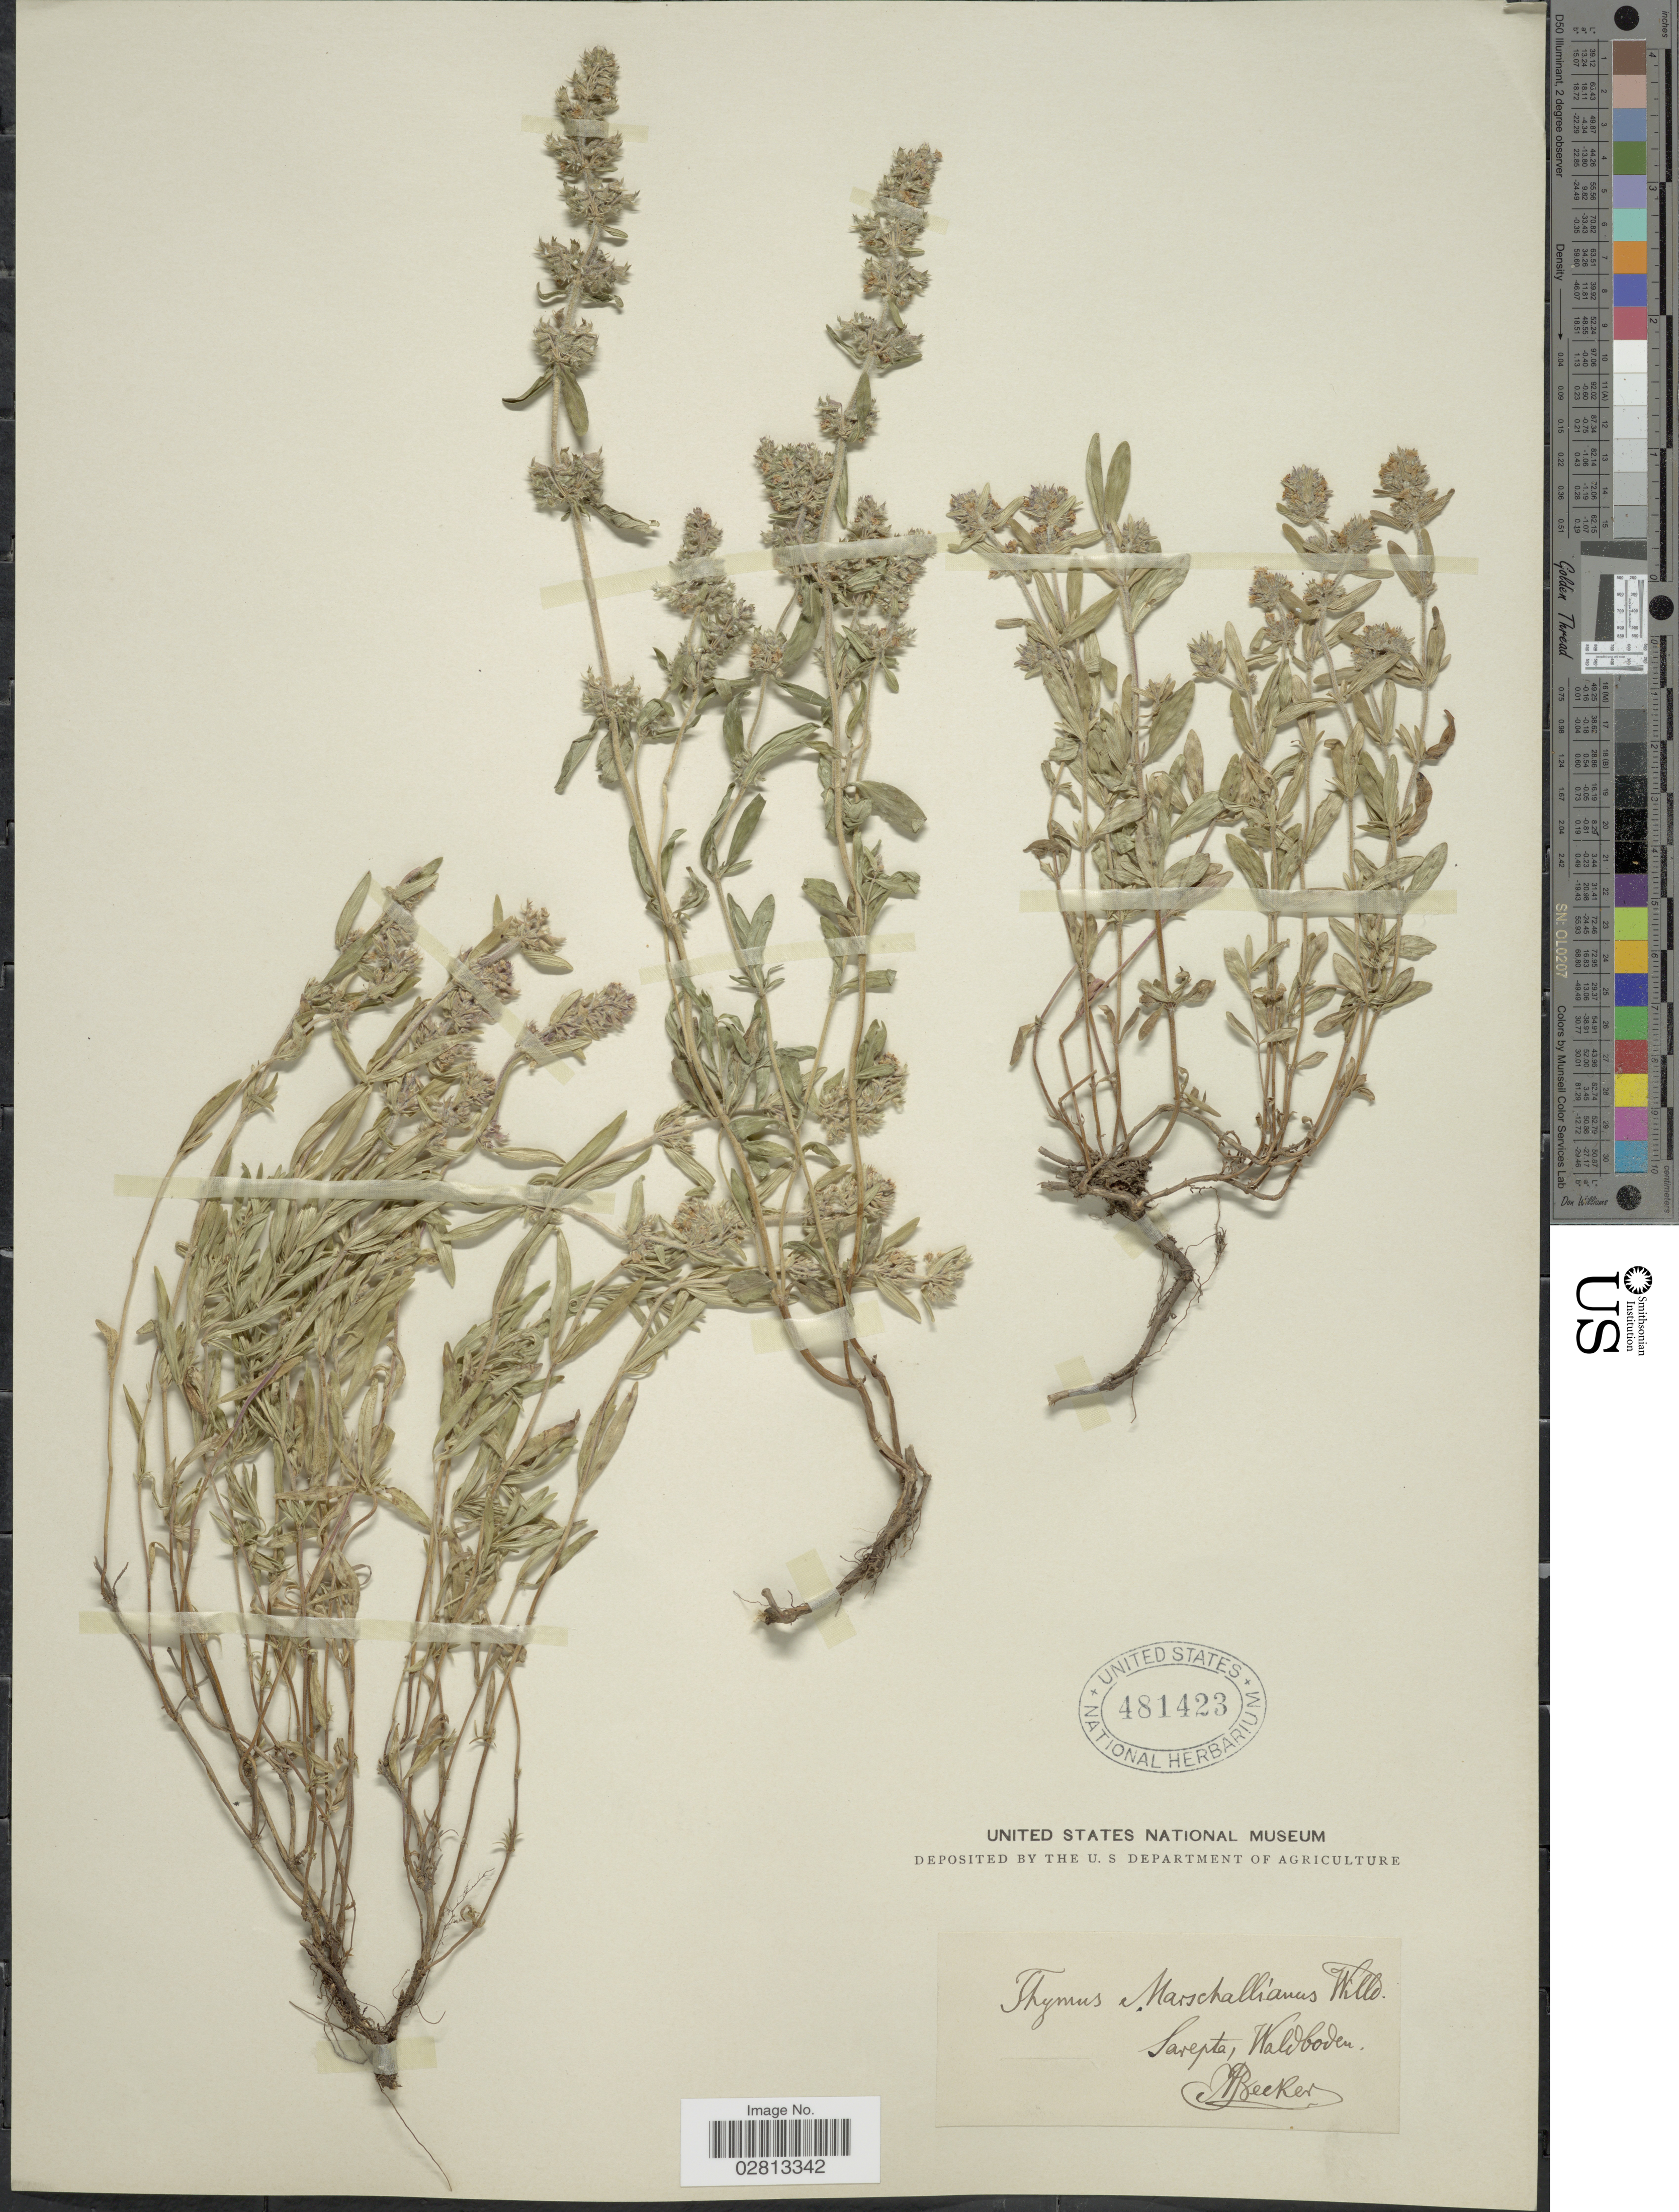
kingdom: Plantae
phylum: Tracheophyta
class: Magnoliopsida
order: Lamiales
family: Lamiaceae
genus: Thymus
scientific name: Thymus marschallianus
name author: Willd.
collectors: A. Becker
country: Russian Federation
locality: Sarepta, Waldboden.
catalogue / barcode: US 481423